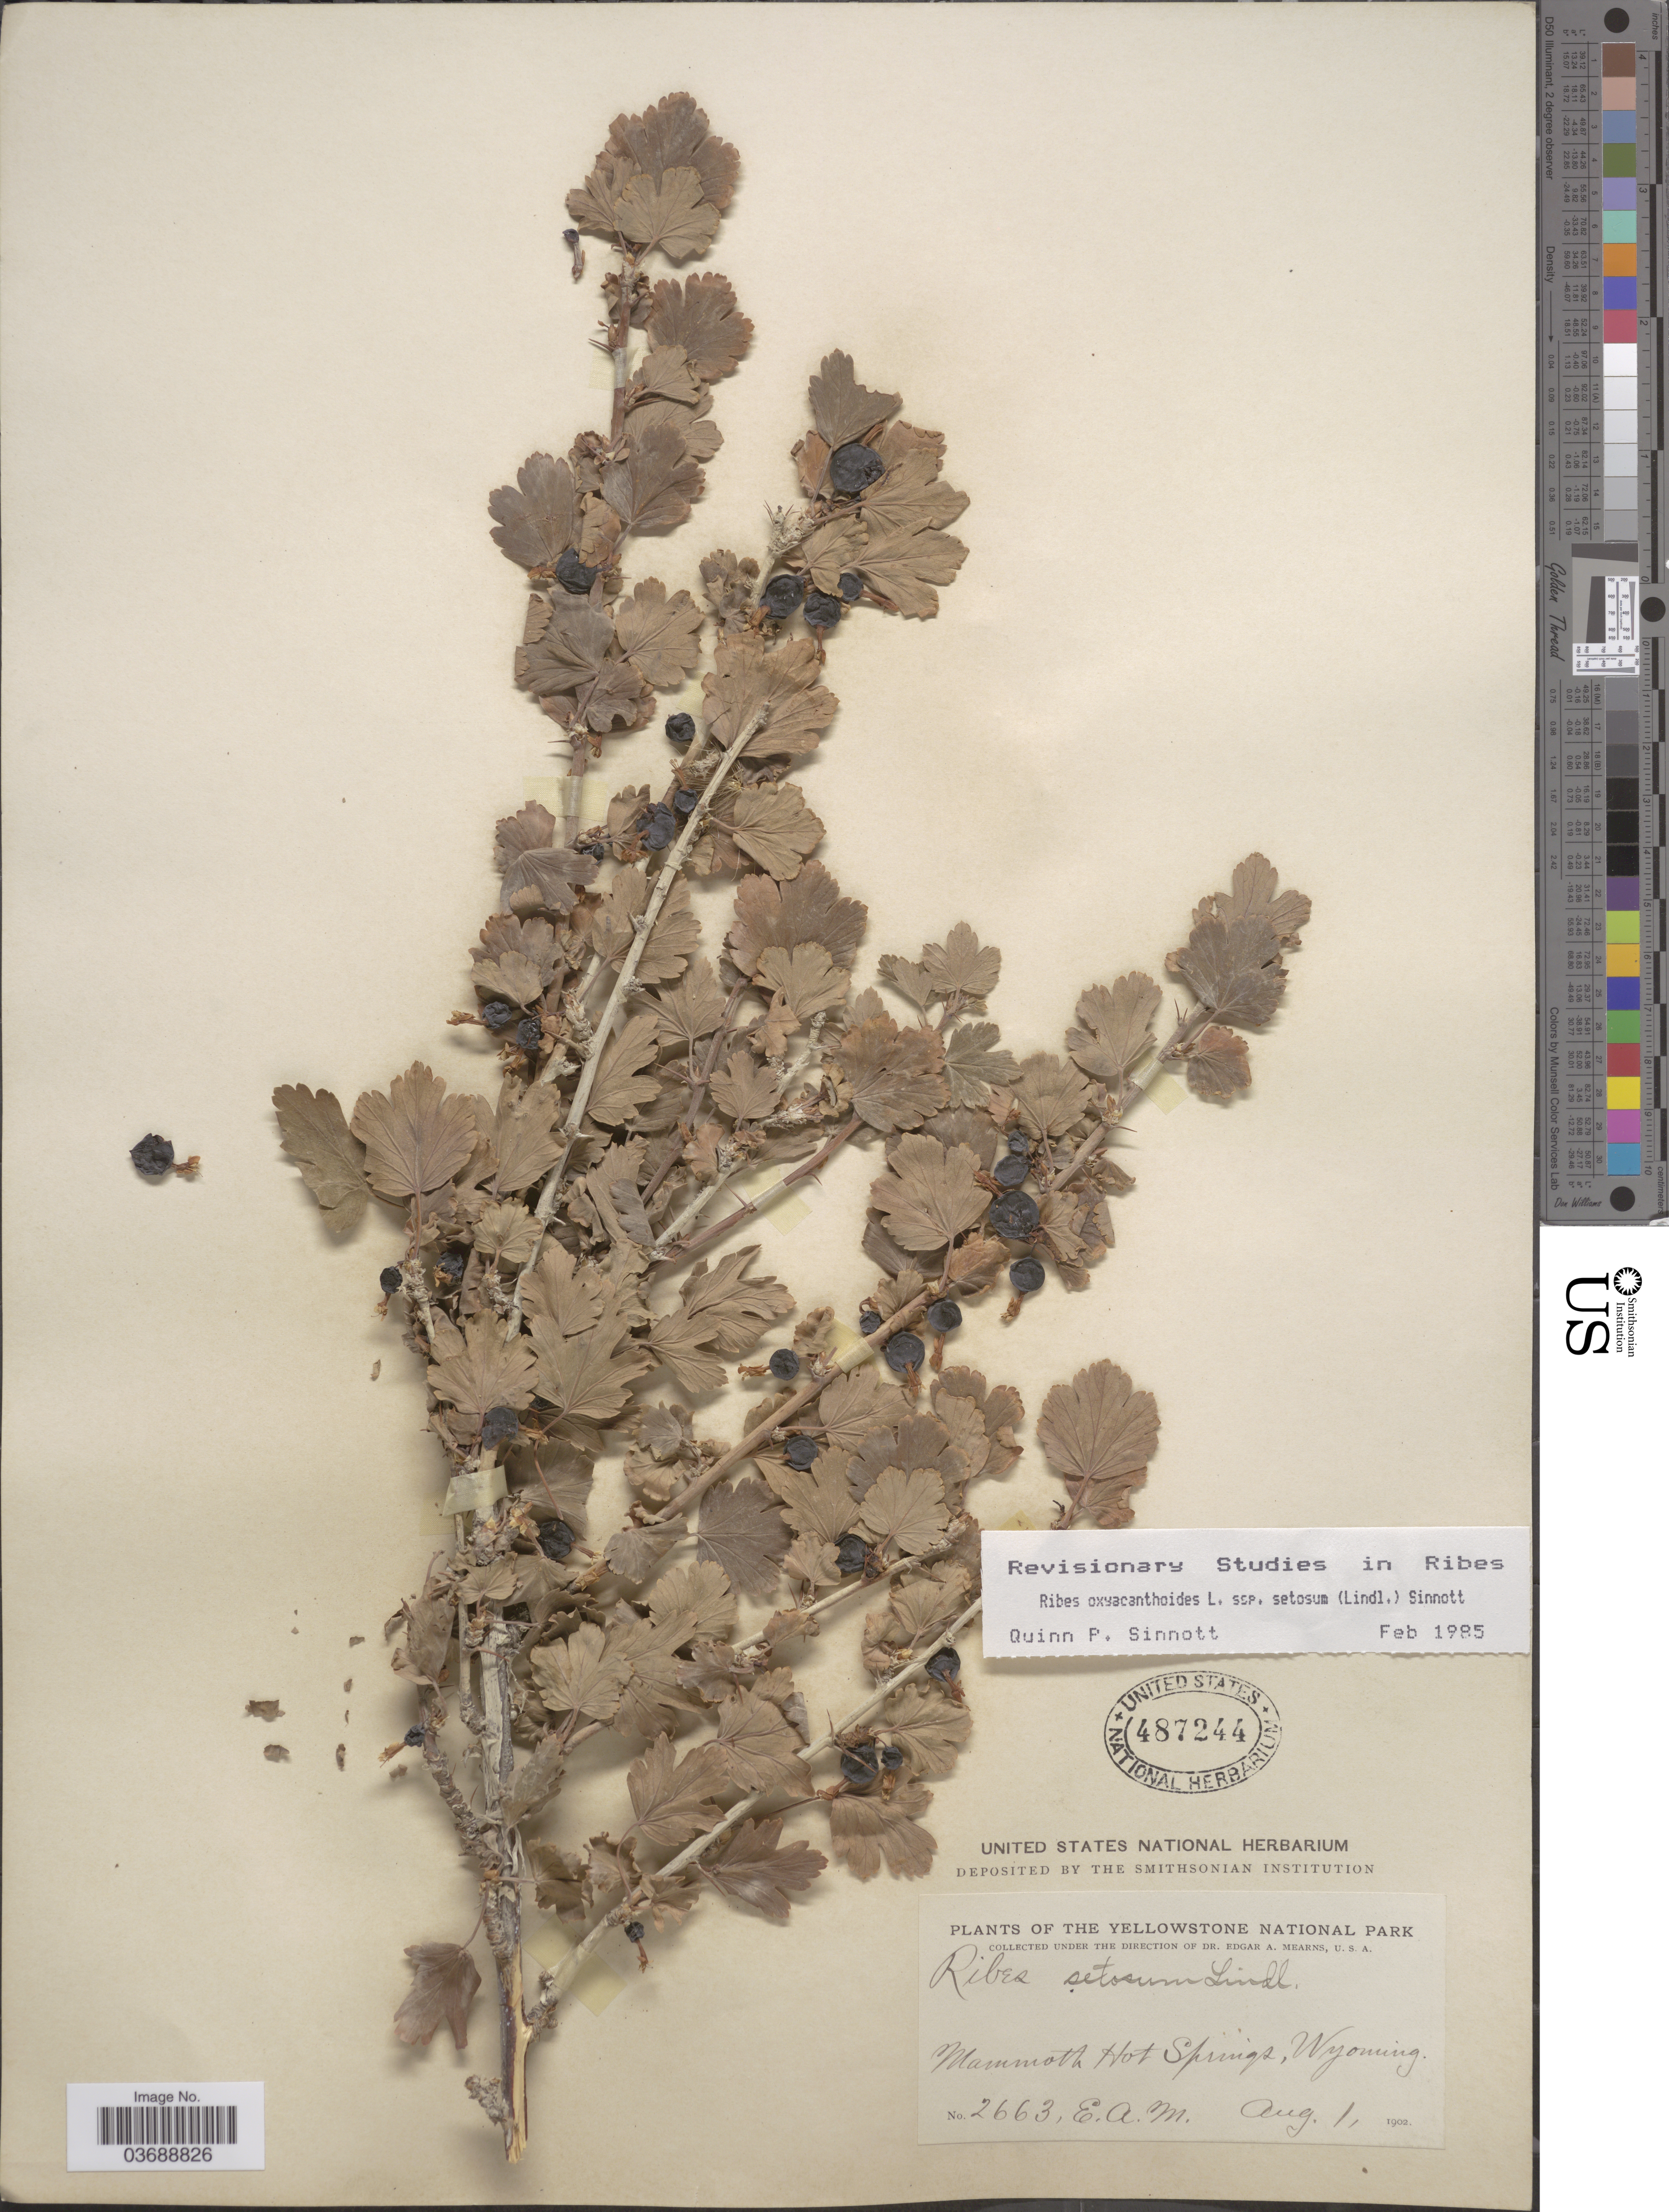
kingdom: Plantae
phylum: Tracheophyta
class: Magnoliopsida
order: Saxifragales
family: Grossulariaceae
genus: Ribes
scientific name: Ribes oxyacanthoides subsp. setosum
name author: (Lindl.) Q.P. Sinnott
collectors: E. A. Mearns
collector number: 2663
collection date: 1902-08-01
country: United States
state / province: Wyoming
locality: The Yellowstone National Park. Mammoth Hot Springs.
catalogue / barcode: US 487244